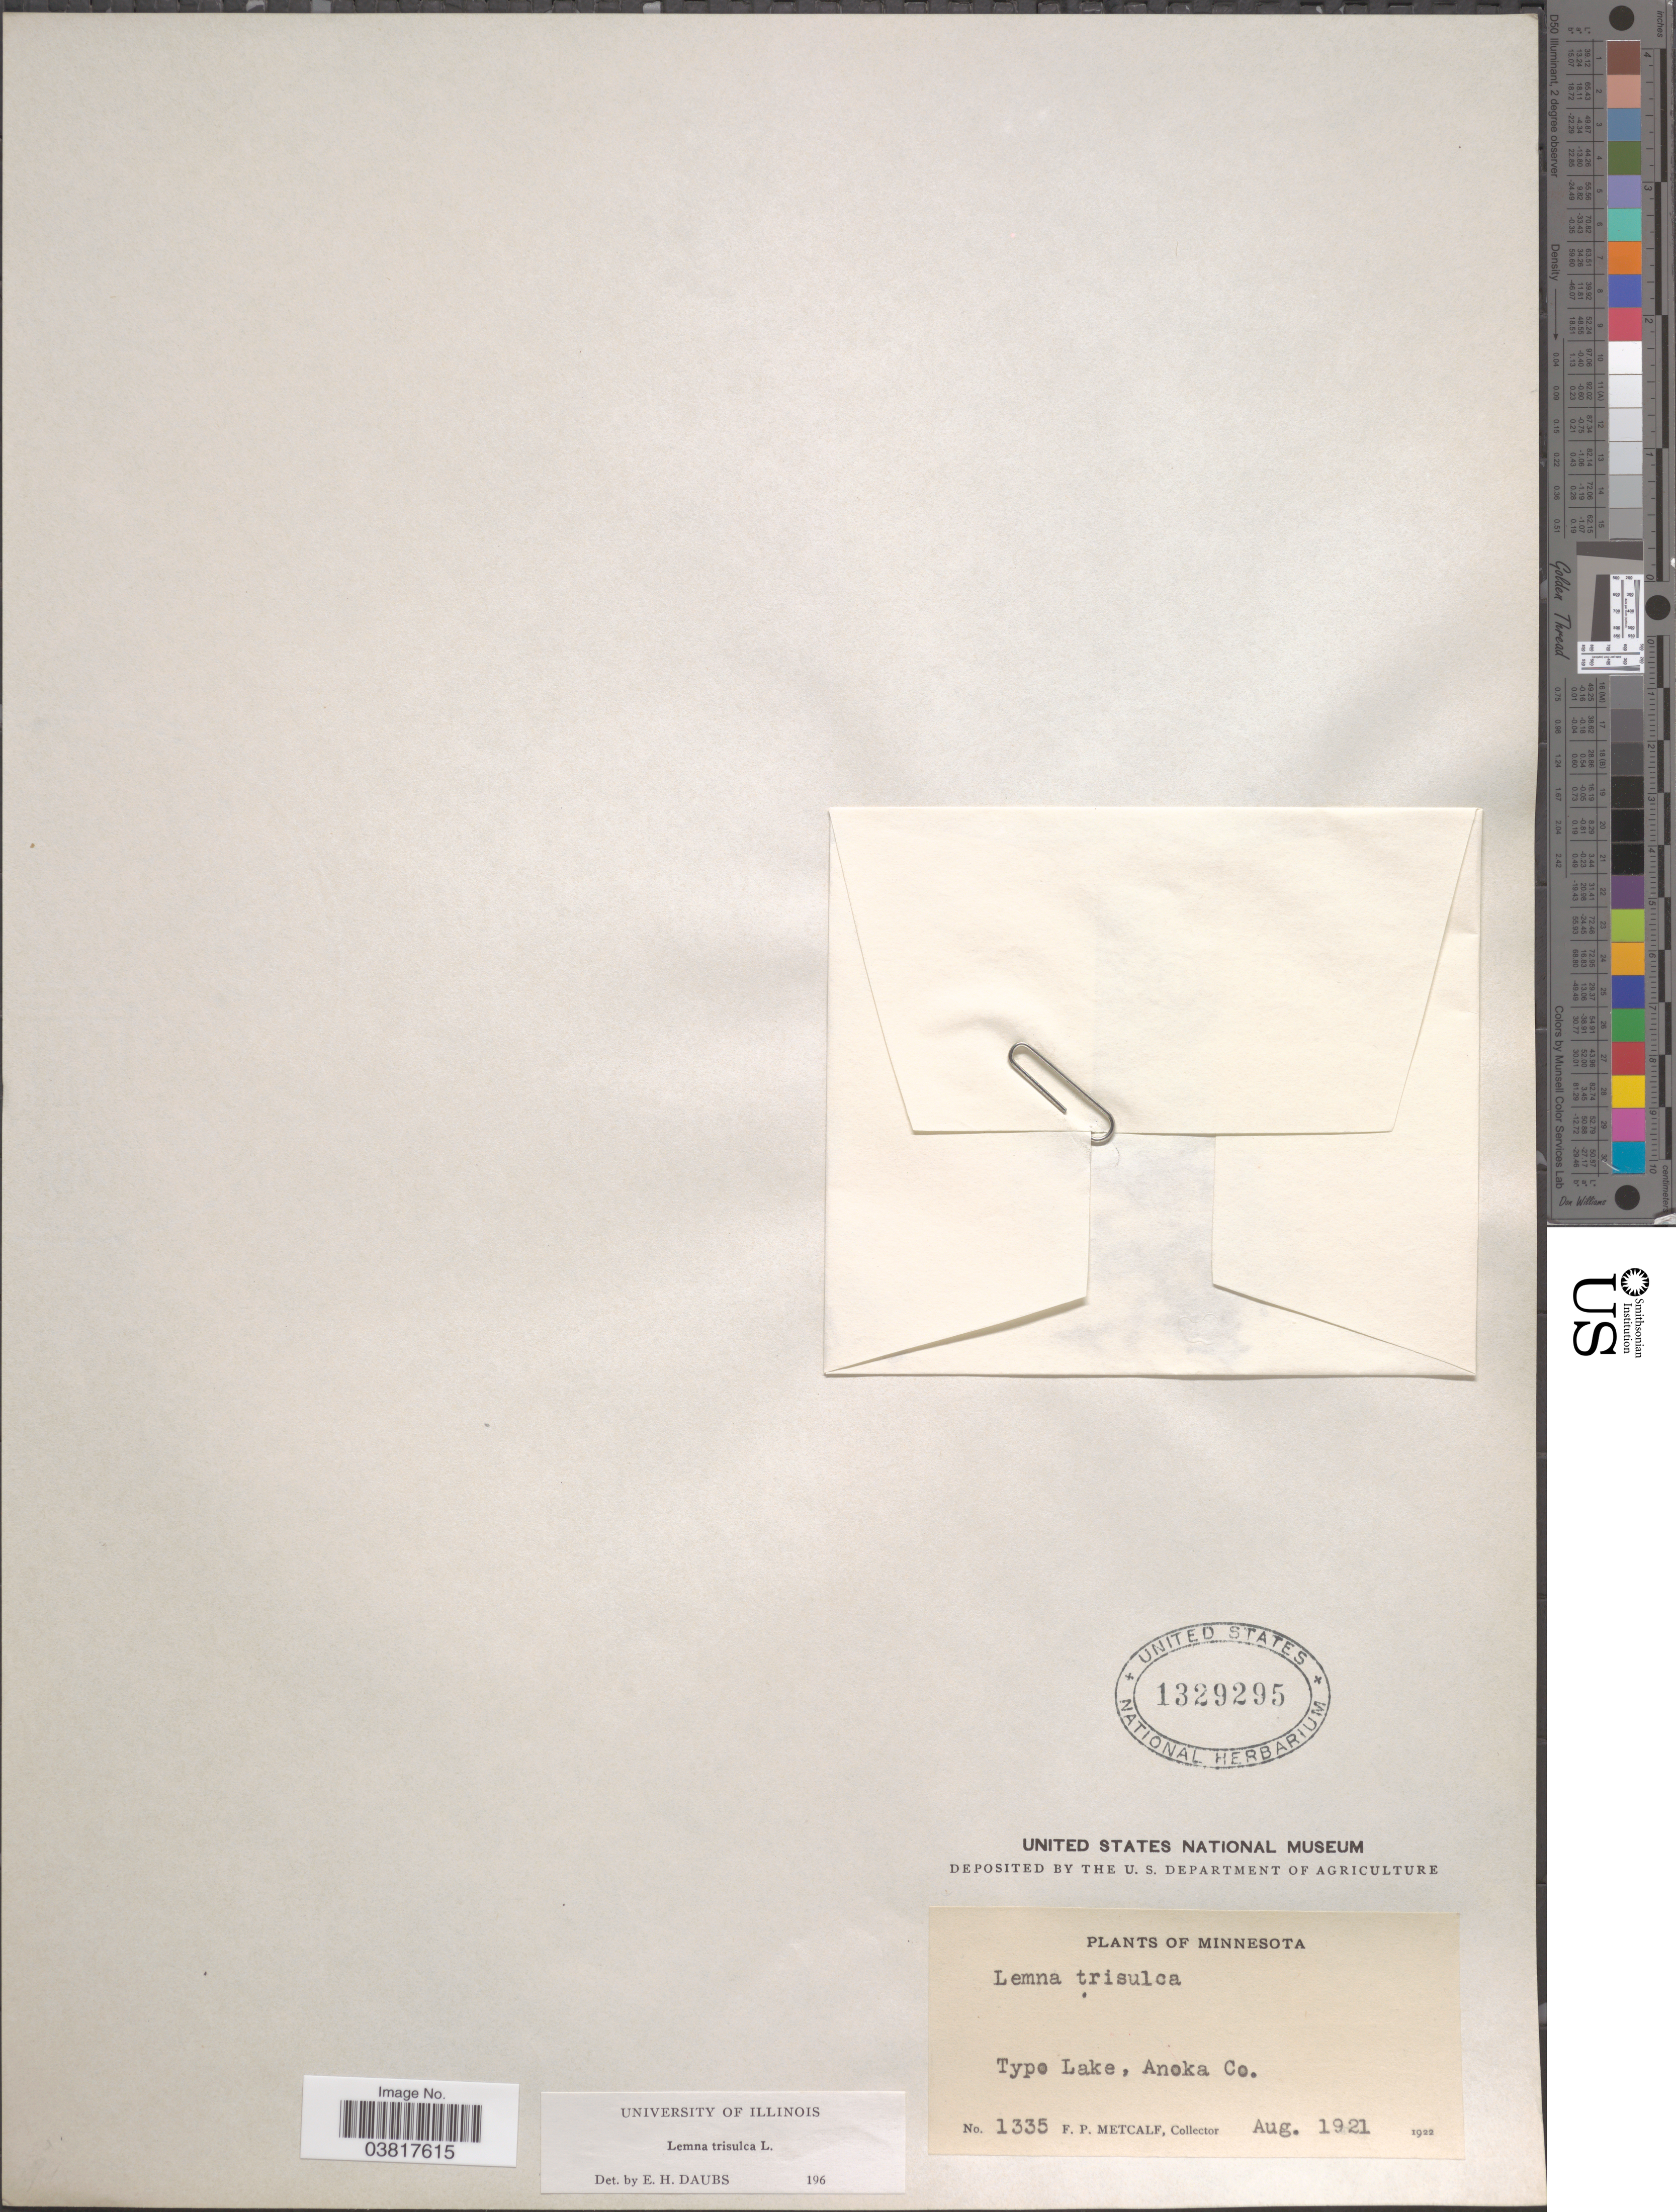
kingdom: Plantae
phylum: Tracheophyta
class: Liliopsida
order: Alismatales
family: Araceae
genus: Lemna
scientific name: Lemna trisulca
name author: L.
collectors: F. Metcalf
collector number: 1335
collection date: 1921-08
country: United States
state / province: Minnesota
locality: Typo Lake, Anoka Co.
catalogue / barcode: US 1329295